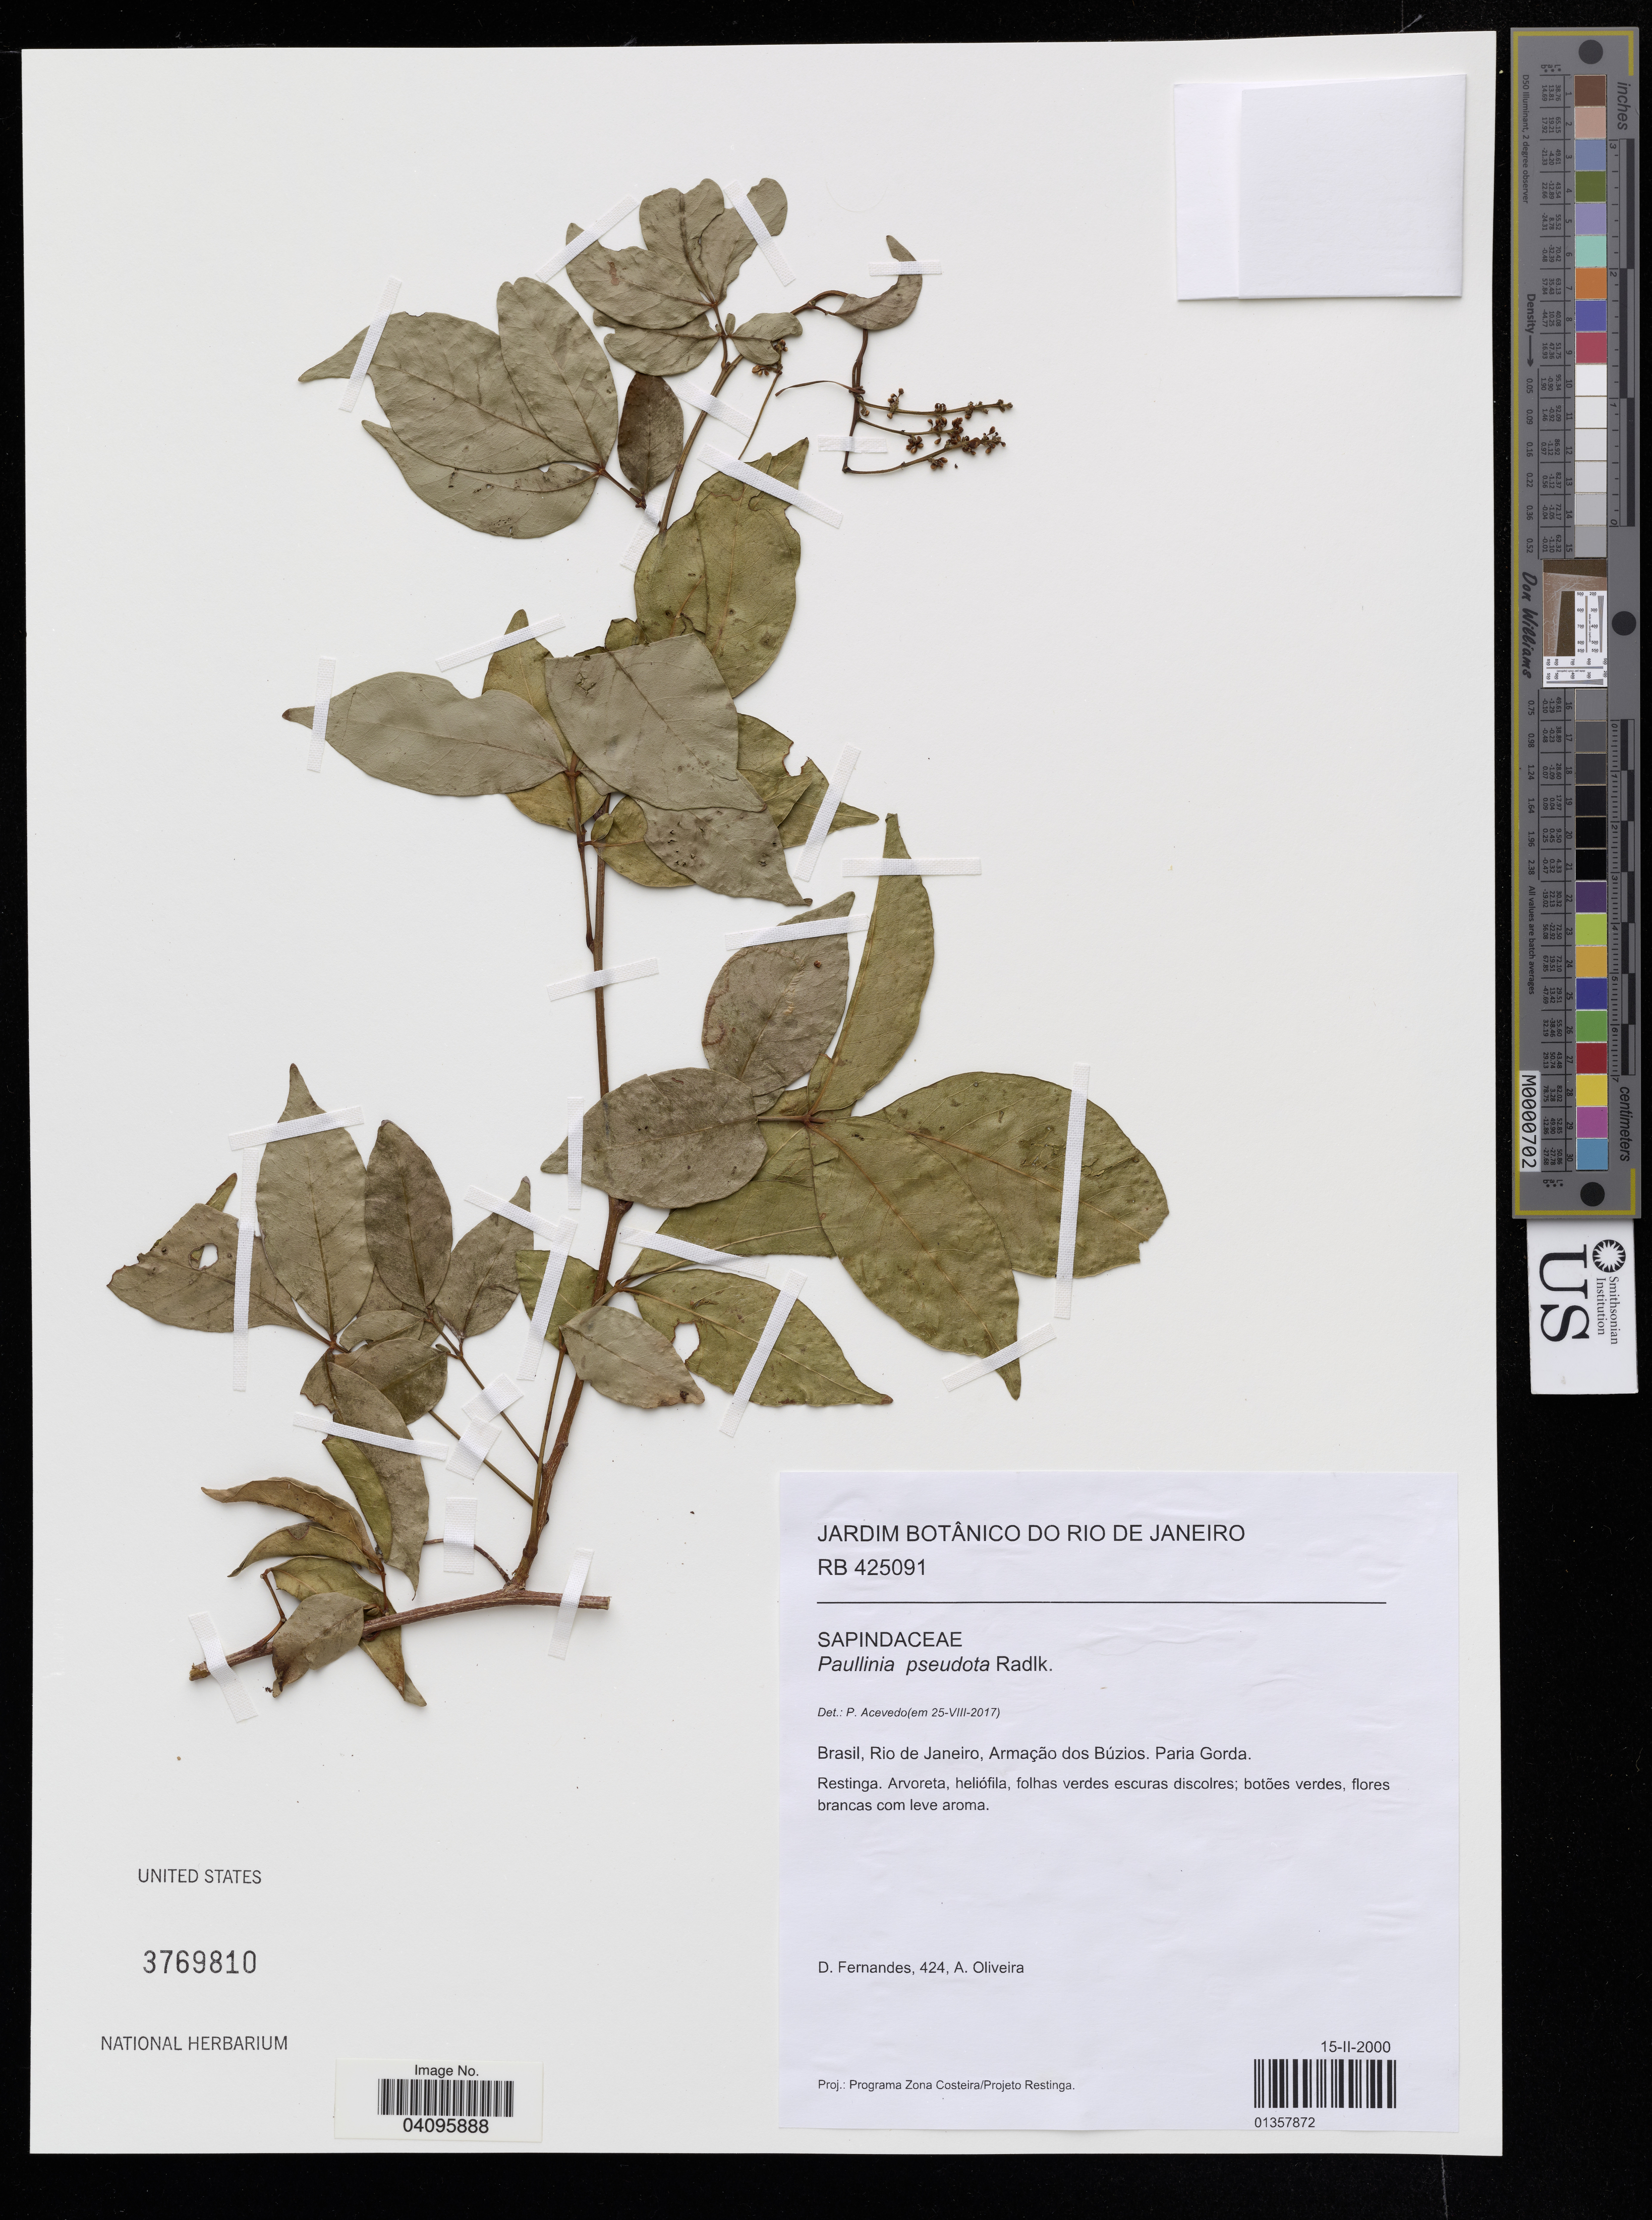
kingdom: Plantae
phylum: Tracheophyta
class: Magnoliopsida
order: Sapindales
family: Sapindaceae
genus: Paullinia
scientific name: Paullinia pseudota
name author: Radlk.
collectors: D. Fernandes & A. Oliveira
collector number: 424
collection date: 2000-02-15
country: Brazil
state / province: Rio de Janeiro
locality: Armação dos Búzios. Paria Gorda.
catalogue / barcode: US 3769810